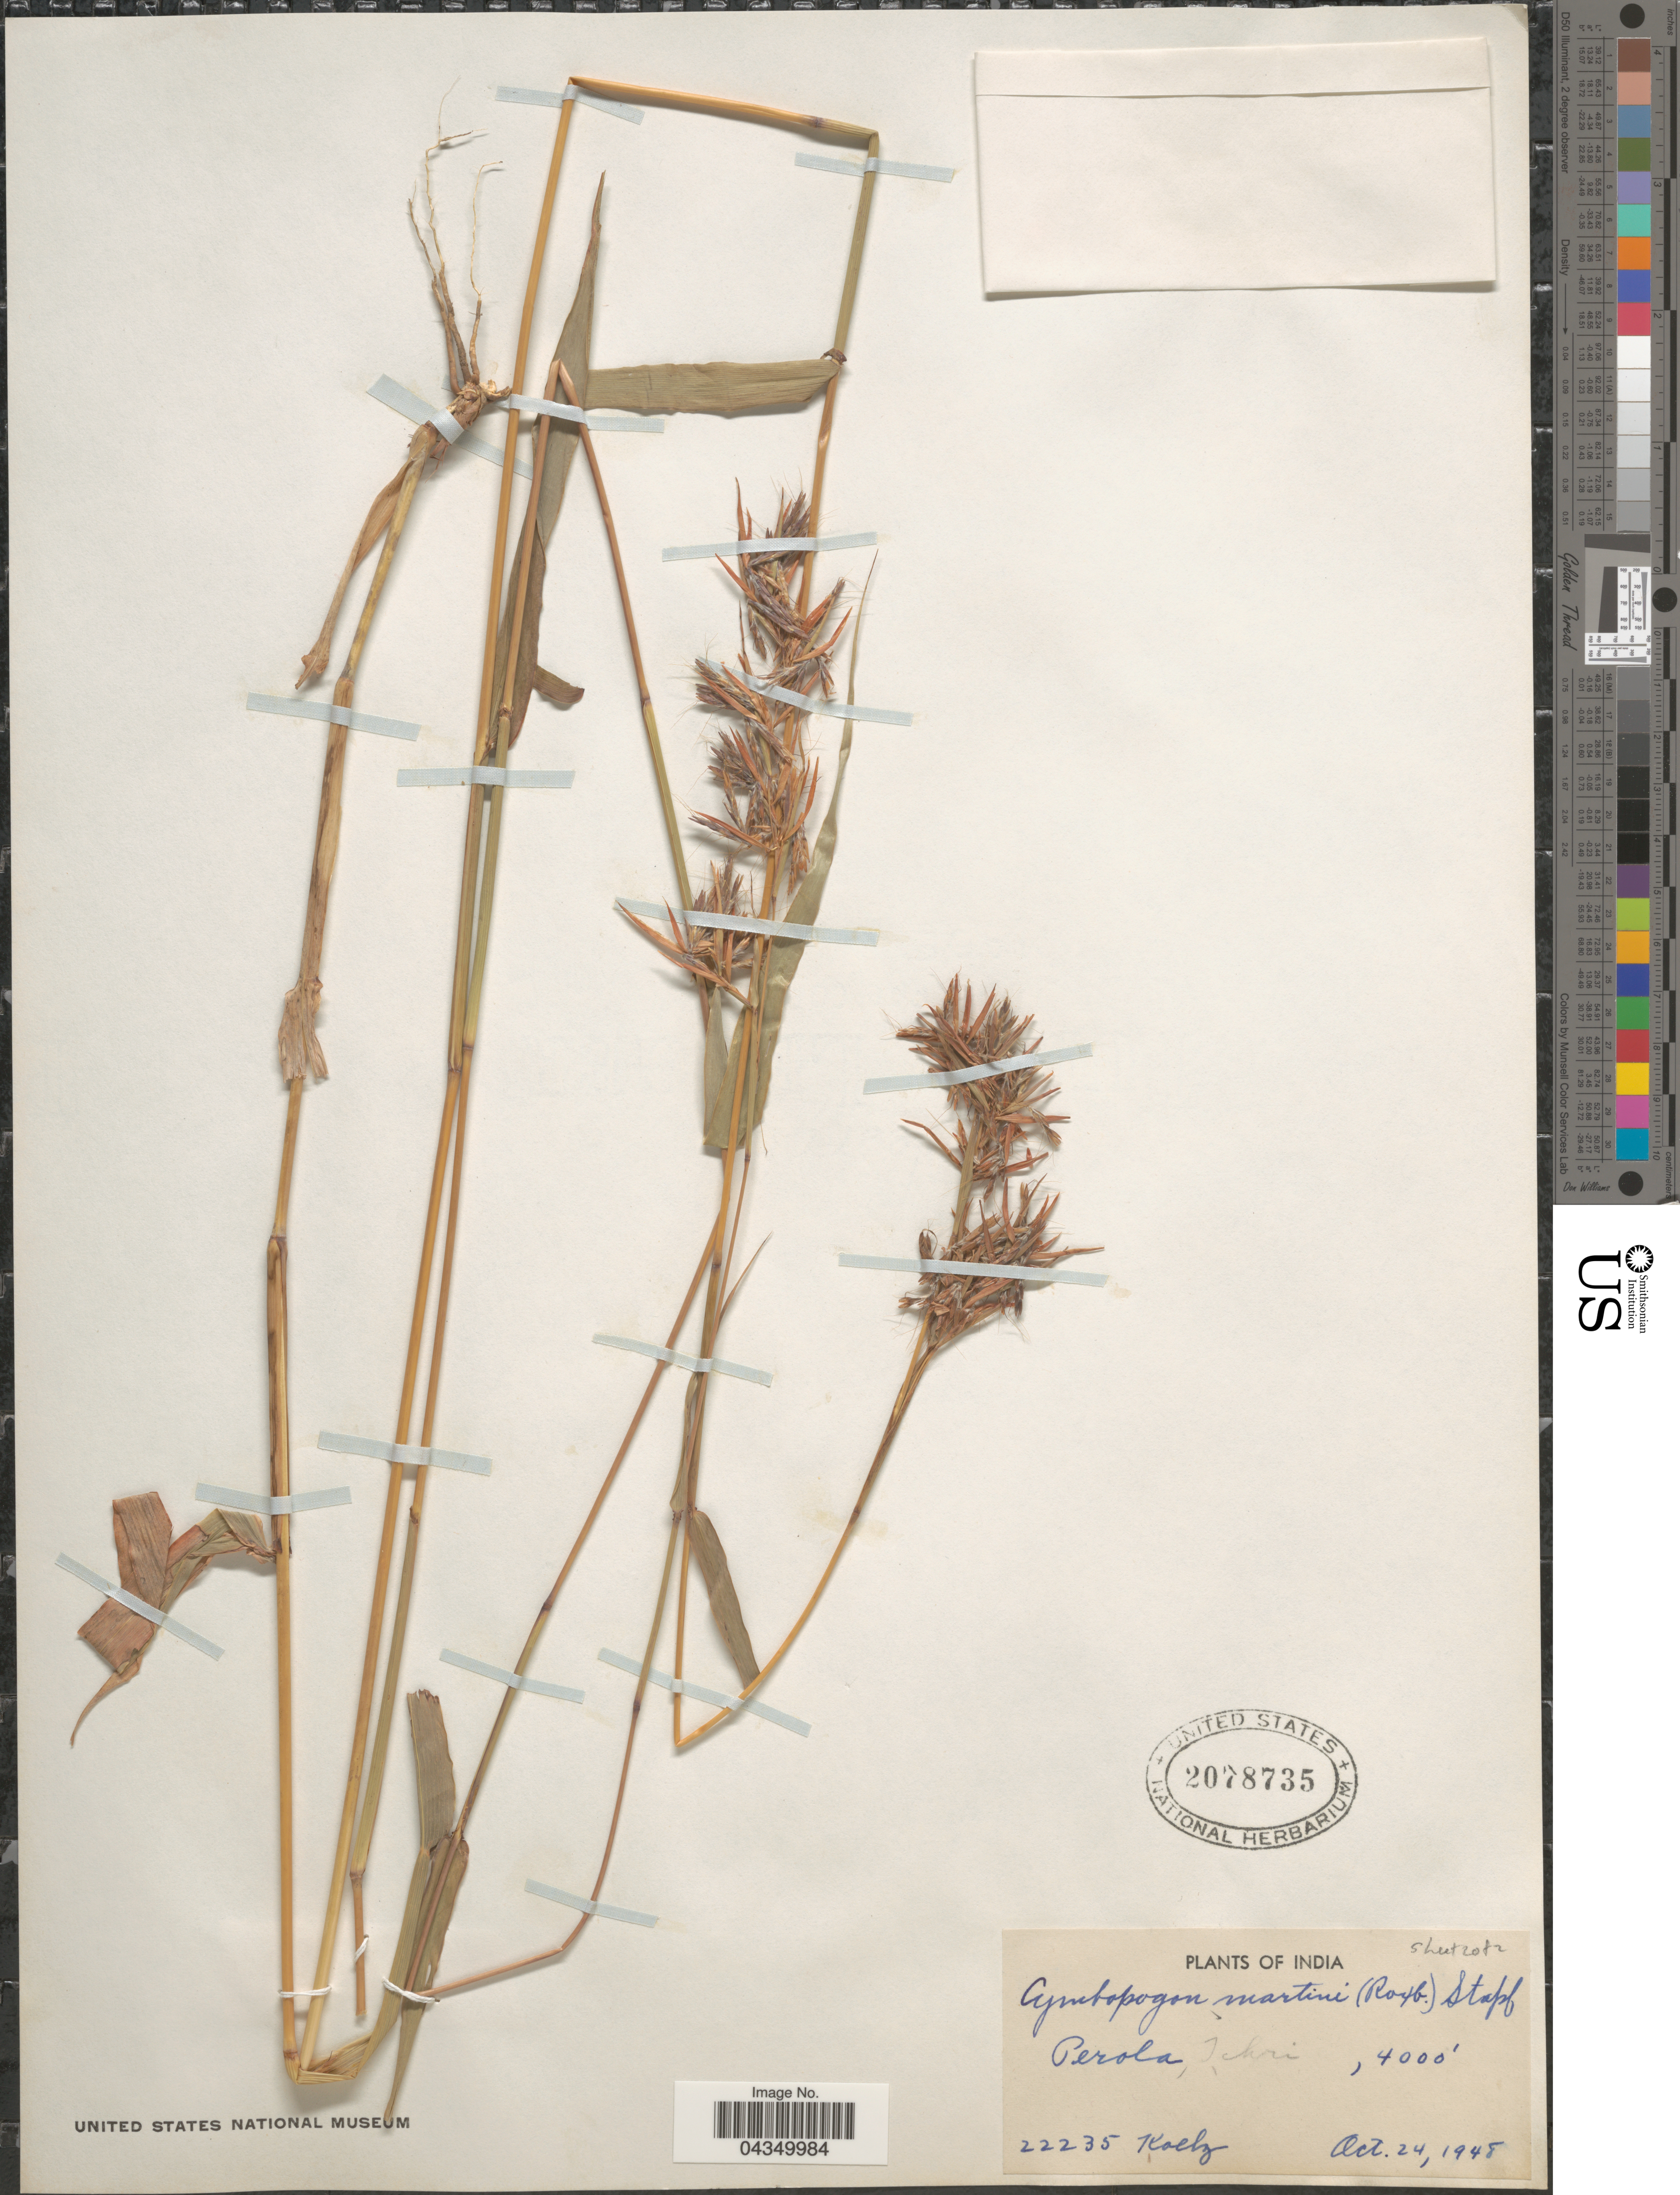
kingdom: Plantae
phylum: Tracheophyta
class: Liliopsida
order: Poales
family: Poaceae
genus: Cymbopogon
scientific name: Cymbopogon martini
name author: (Roxb.) Stapf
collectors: Koelz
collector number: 22235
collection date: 1948-10-24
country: India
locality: Perola, Tehri.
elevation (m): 1219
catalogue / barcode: US 2078735